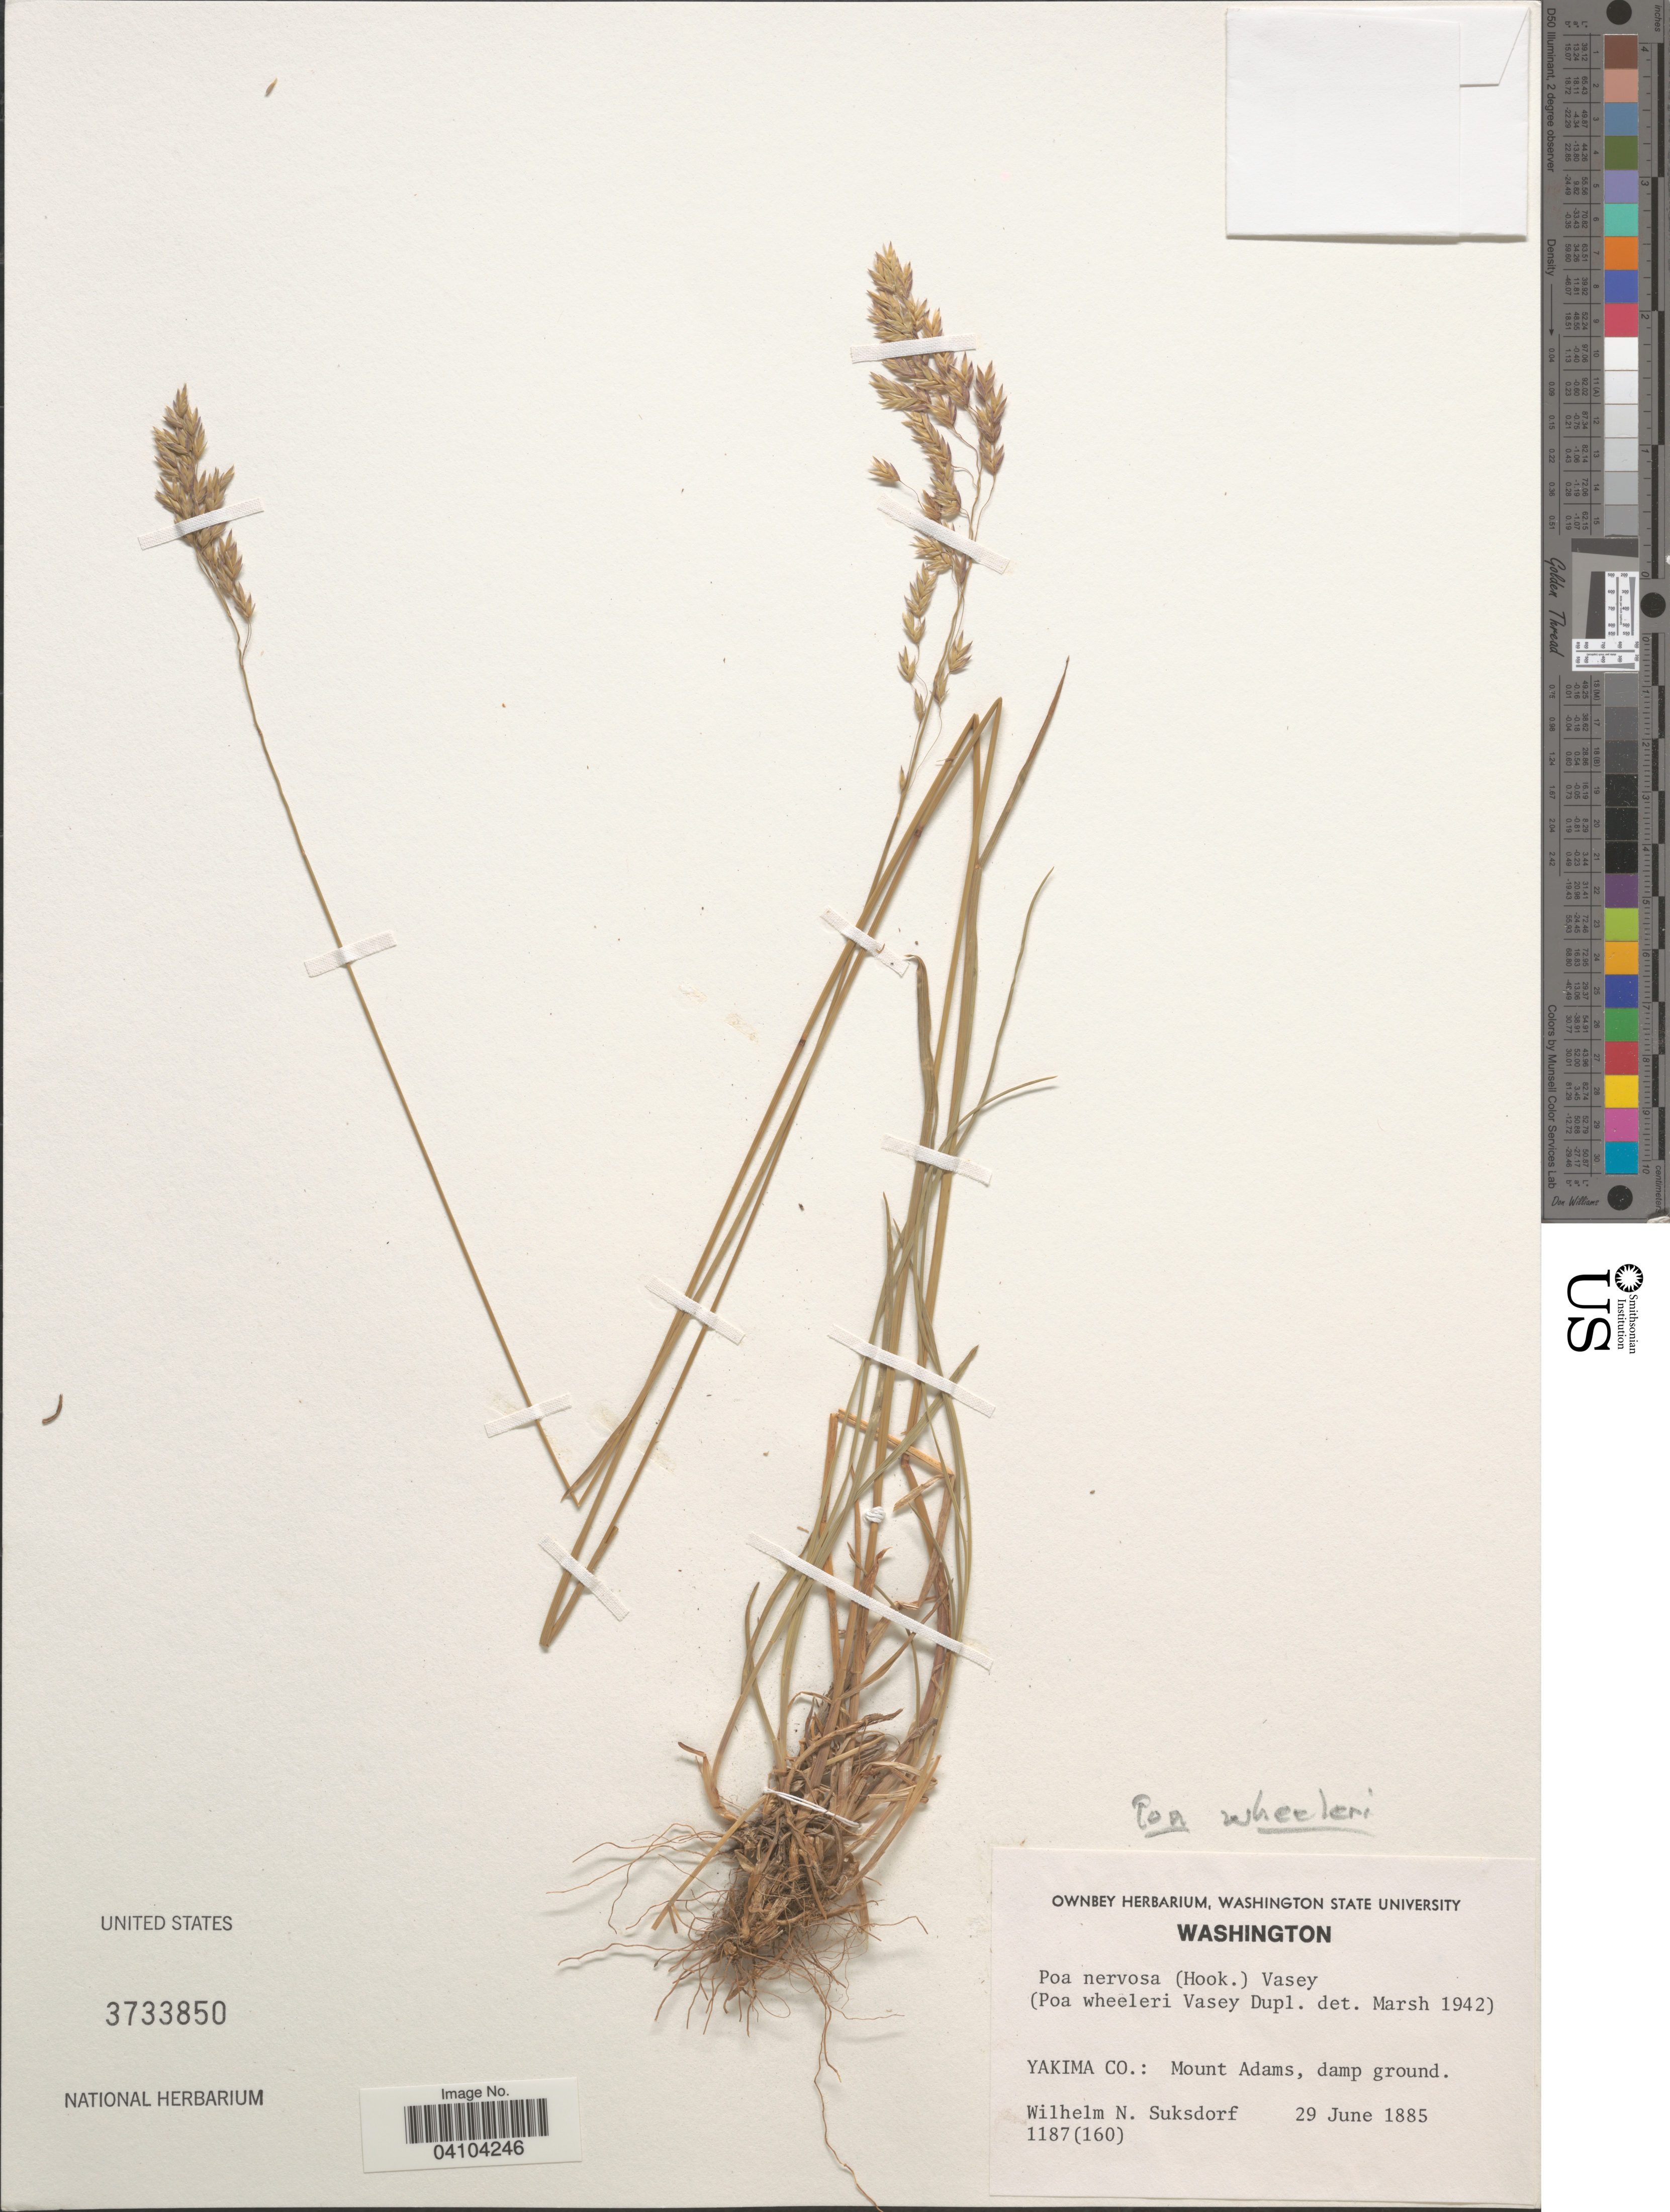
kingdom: Plantae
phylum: Tracheophyta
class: Liliopsida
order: Poales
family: Poaceae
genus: Poa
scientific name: Poa wheeleri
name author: Vasey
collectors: W. N. Suksdorf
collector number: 1187(160)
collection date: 1885-06-29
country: United States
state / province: Washington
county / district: Yakima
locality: Yakima Co.: Mount Adams, damp ground.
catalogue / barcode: US 3733850